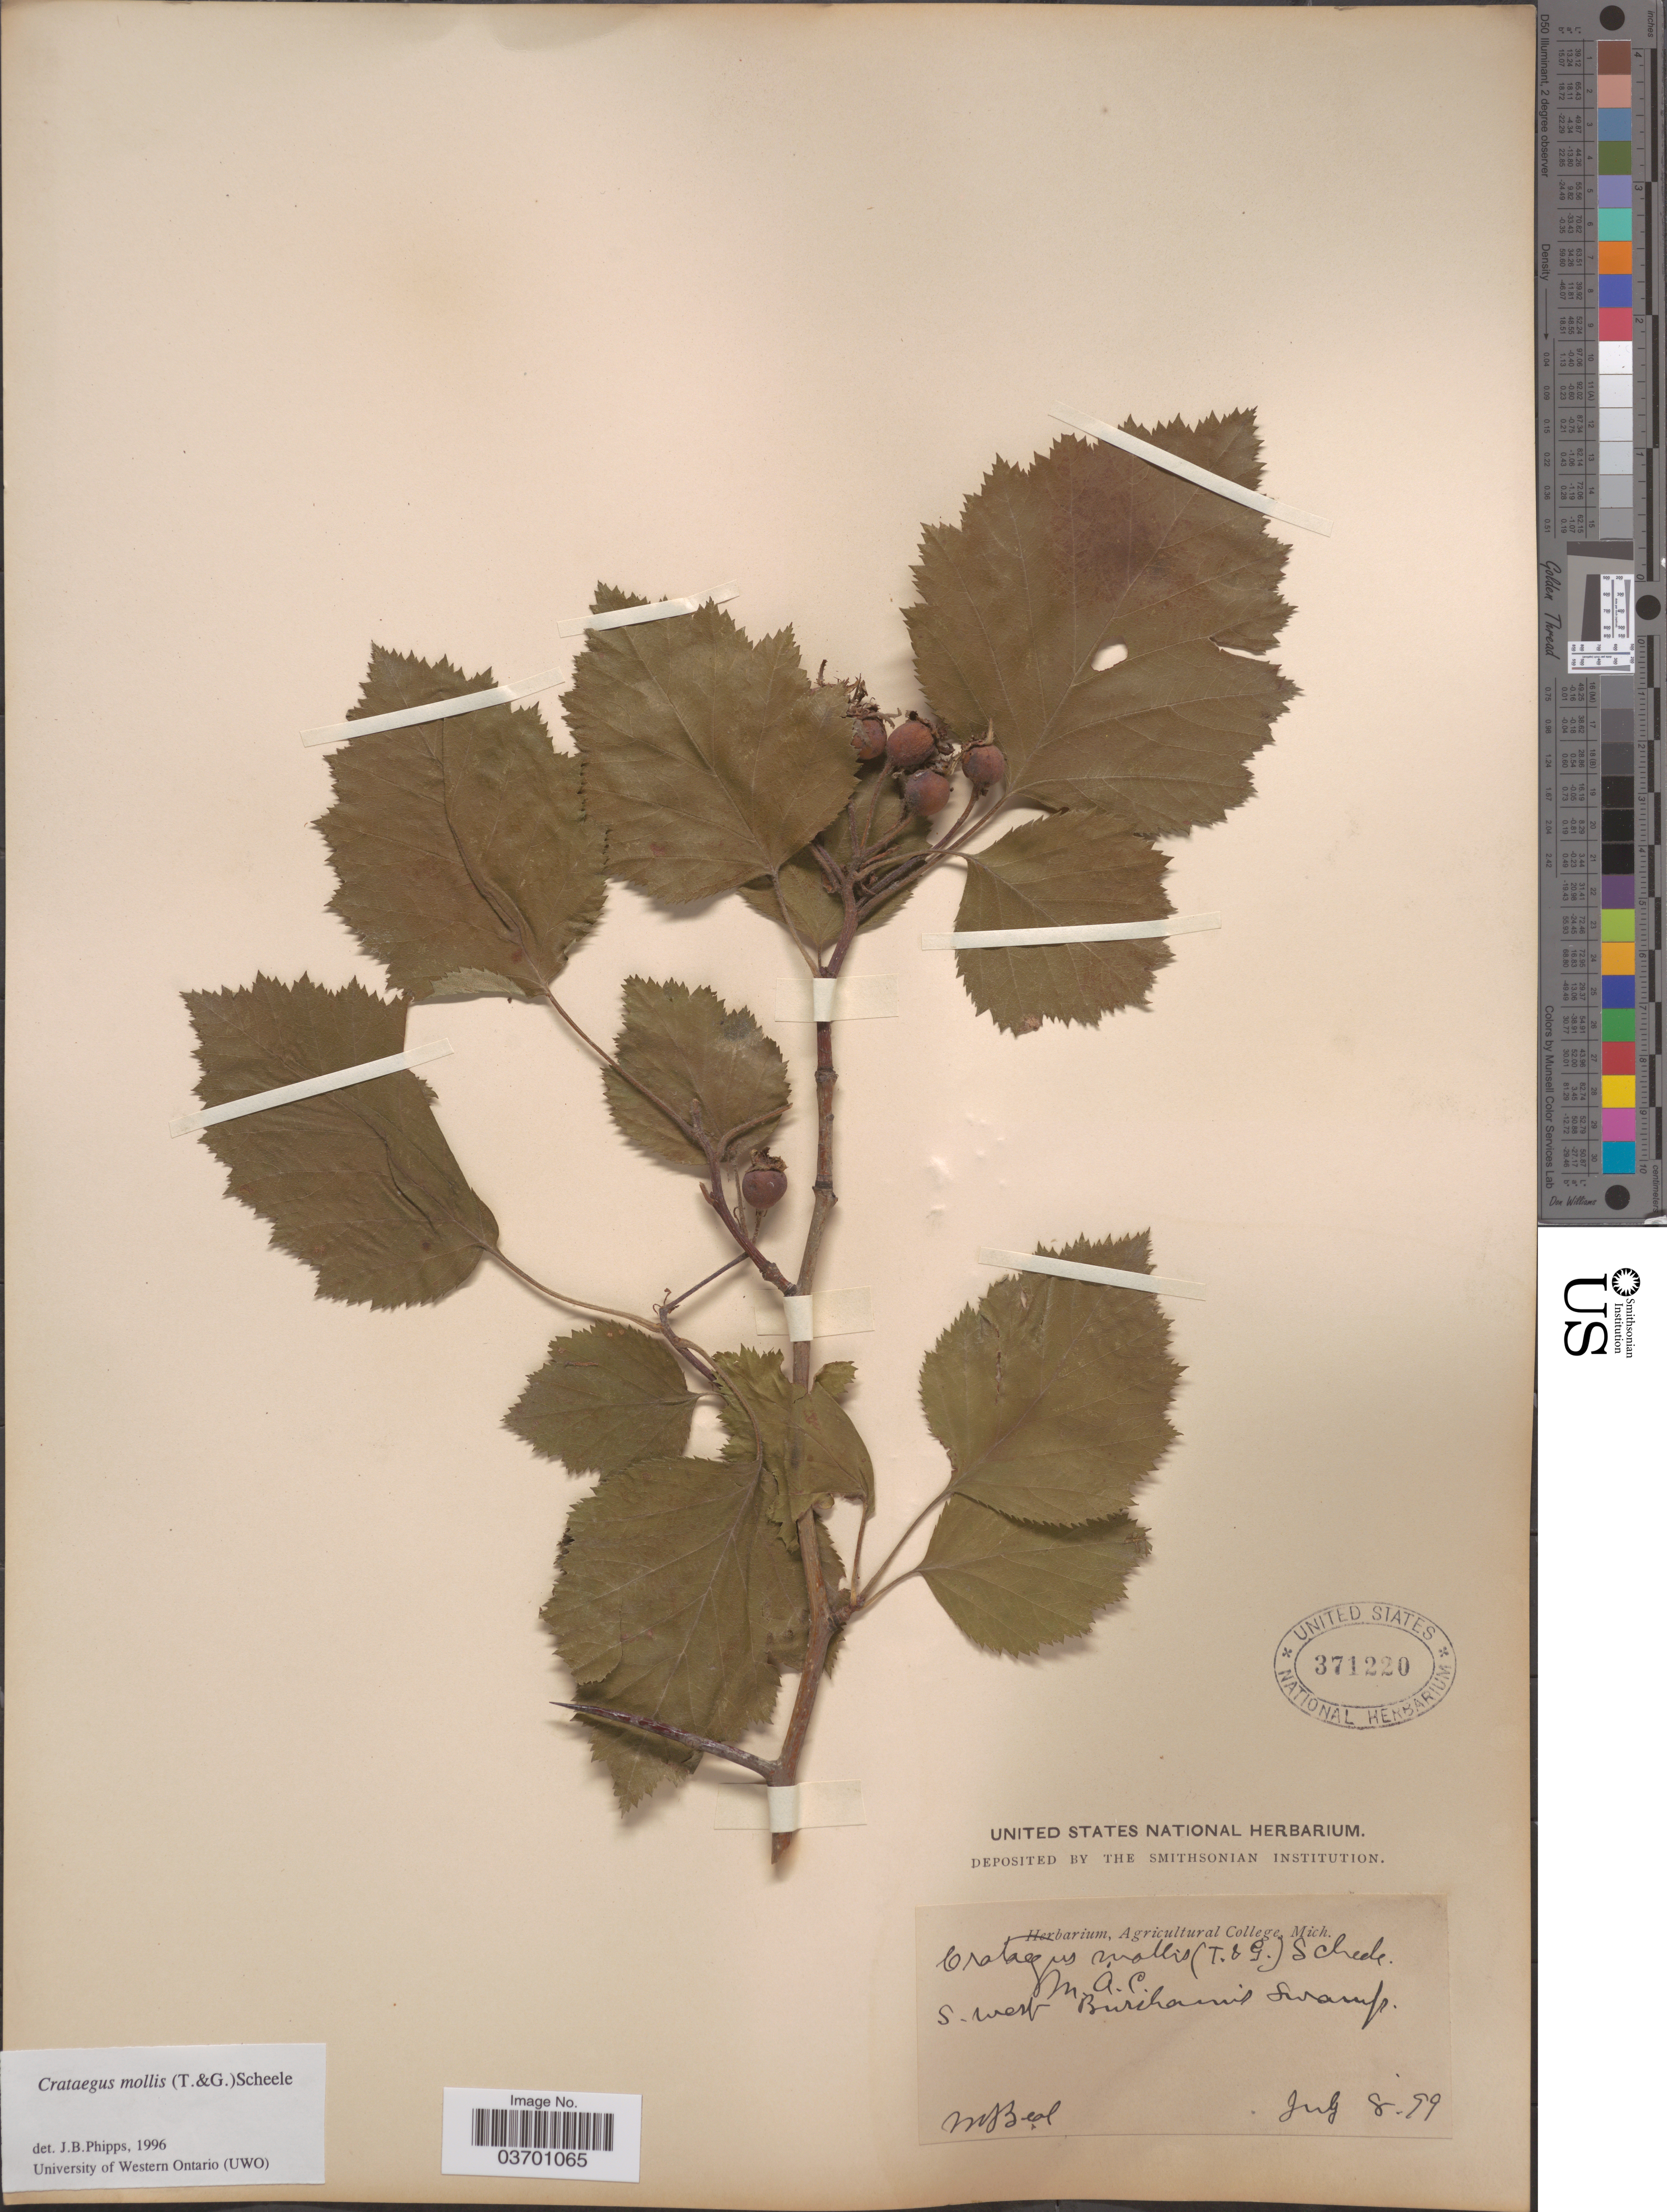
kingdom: Plantae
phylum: Tracheophyta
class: Magnoliopsida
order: Rosales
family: Rosaceae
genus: Crataegus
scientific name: Crataegus mollis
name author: (Torr. & A. Gray) Scheele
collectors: M. Beal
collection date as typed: Transcribed d/m/y: 8/7/99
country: United States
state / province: Michigan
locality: S. west Burcham's Swamp.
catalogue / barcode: US 371220